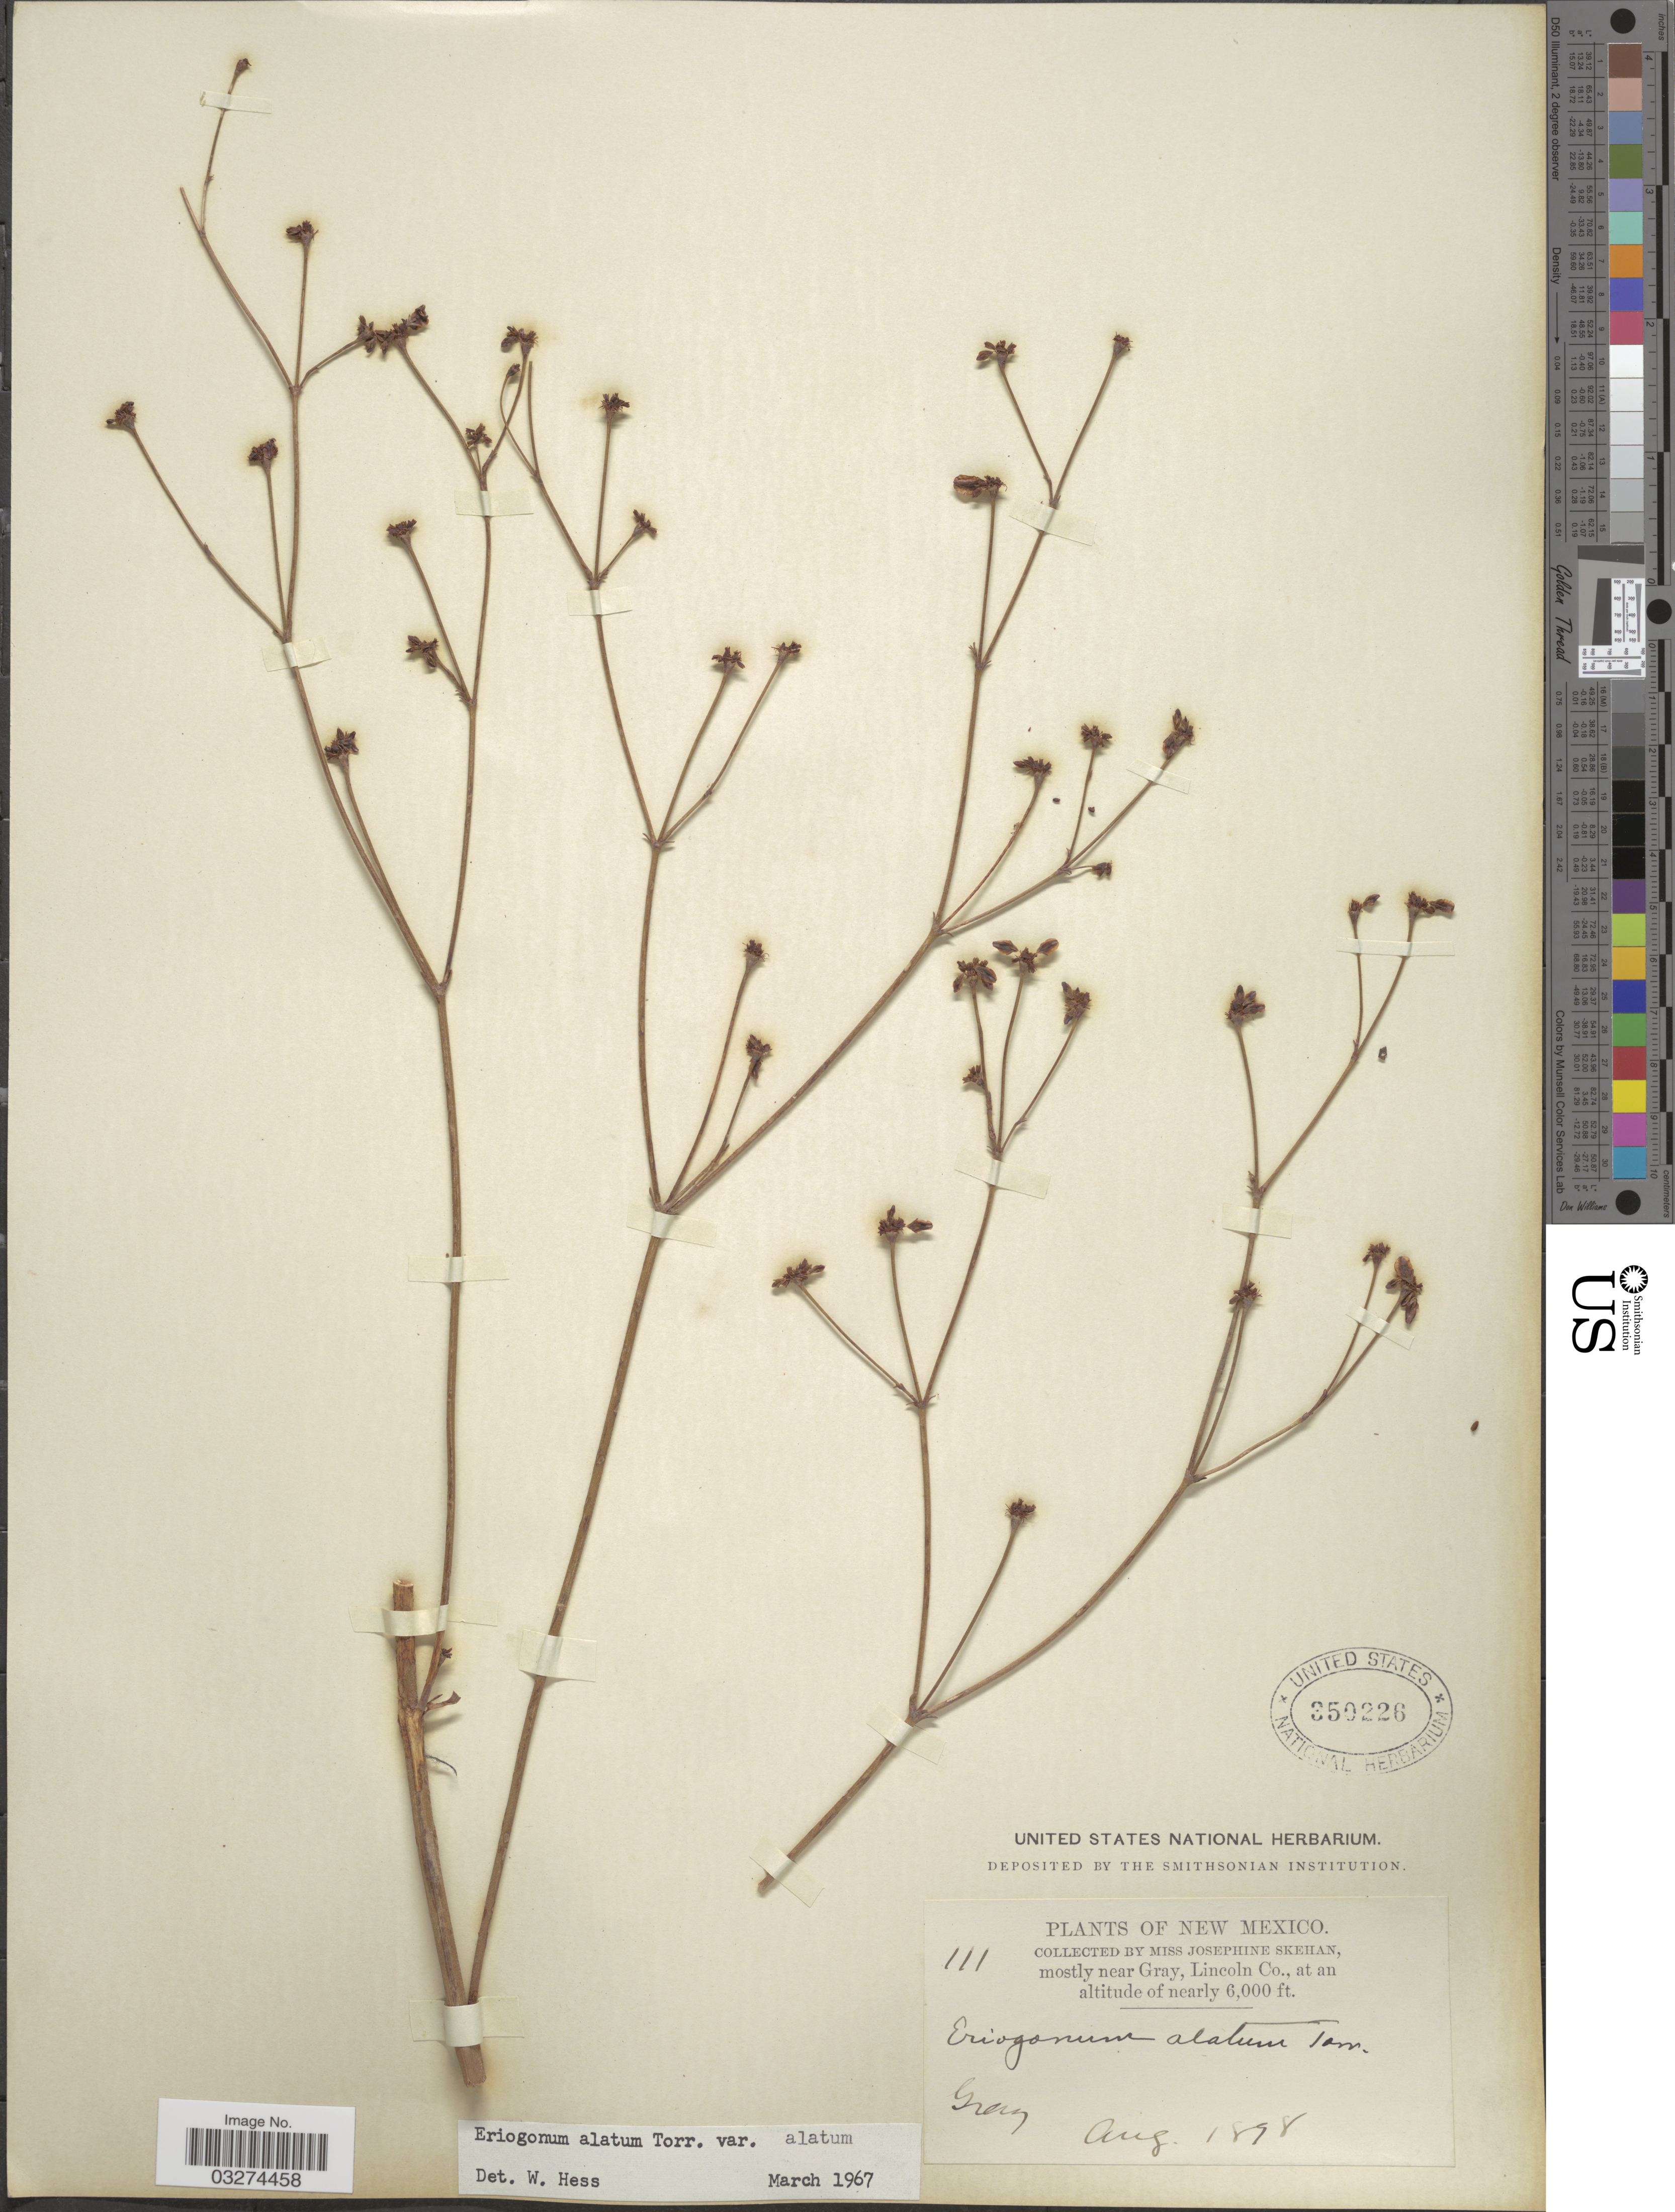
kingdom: Plantae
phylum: Tracheophyta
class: Magnoliopsida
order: Caryophyllales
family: Polygonaceae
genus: Eriogonum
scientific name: Eriogonum alatum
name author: Torr.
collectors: J. Skehan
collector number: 111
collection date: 1898-08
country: United States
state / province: New Mexico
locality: Mostly near Gray, Lincoln Co., Gray.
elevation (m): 1829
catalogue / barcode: US 350226